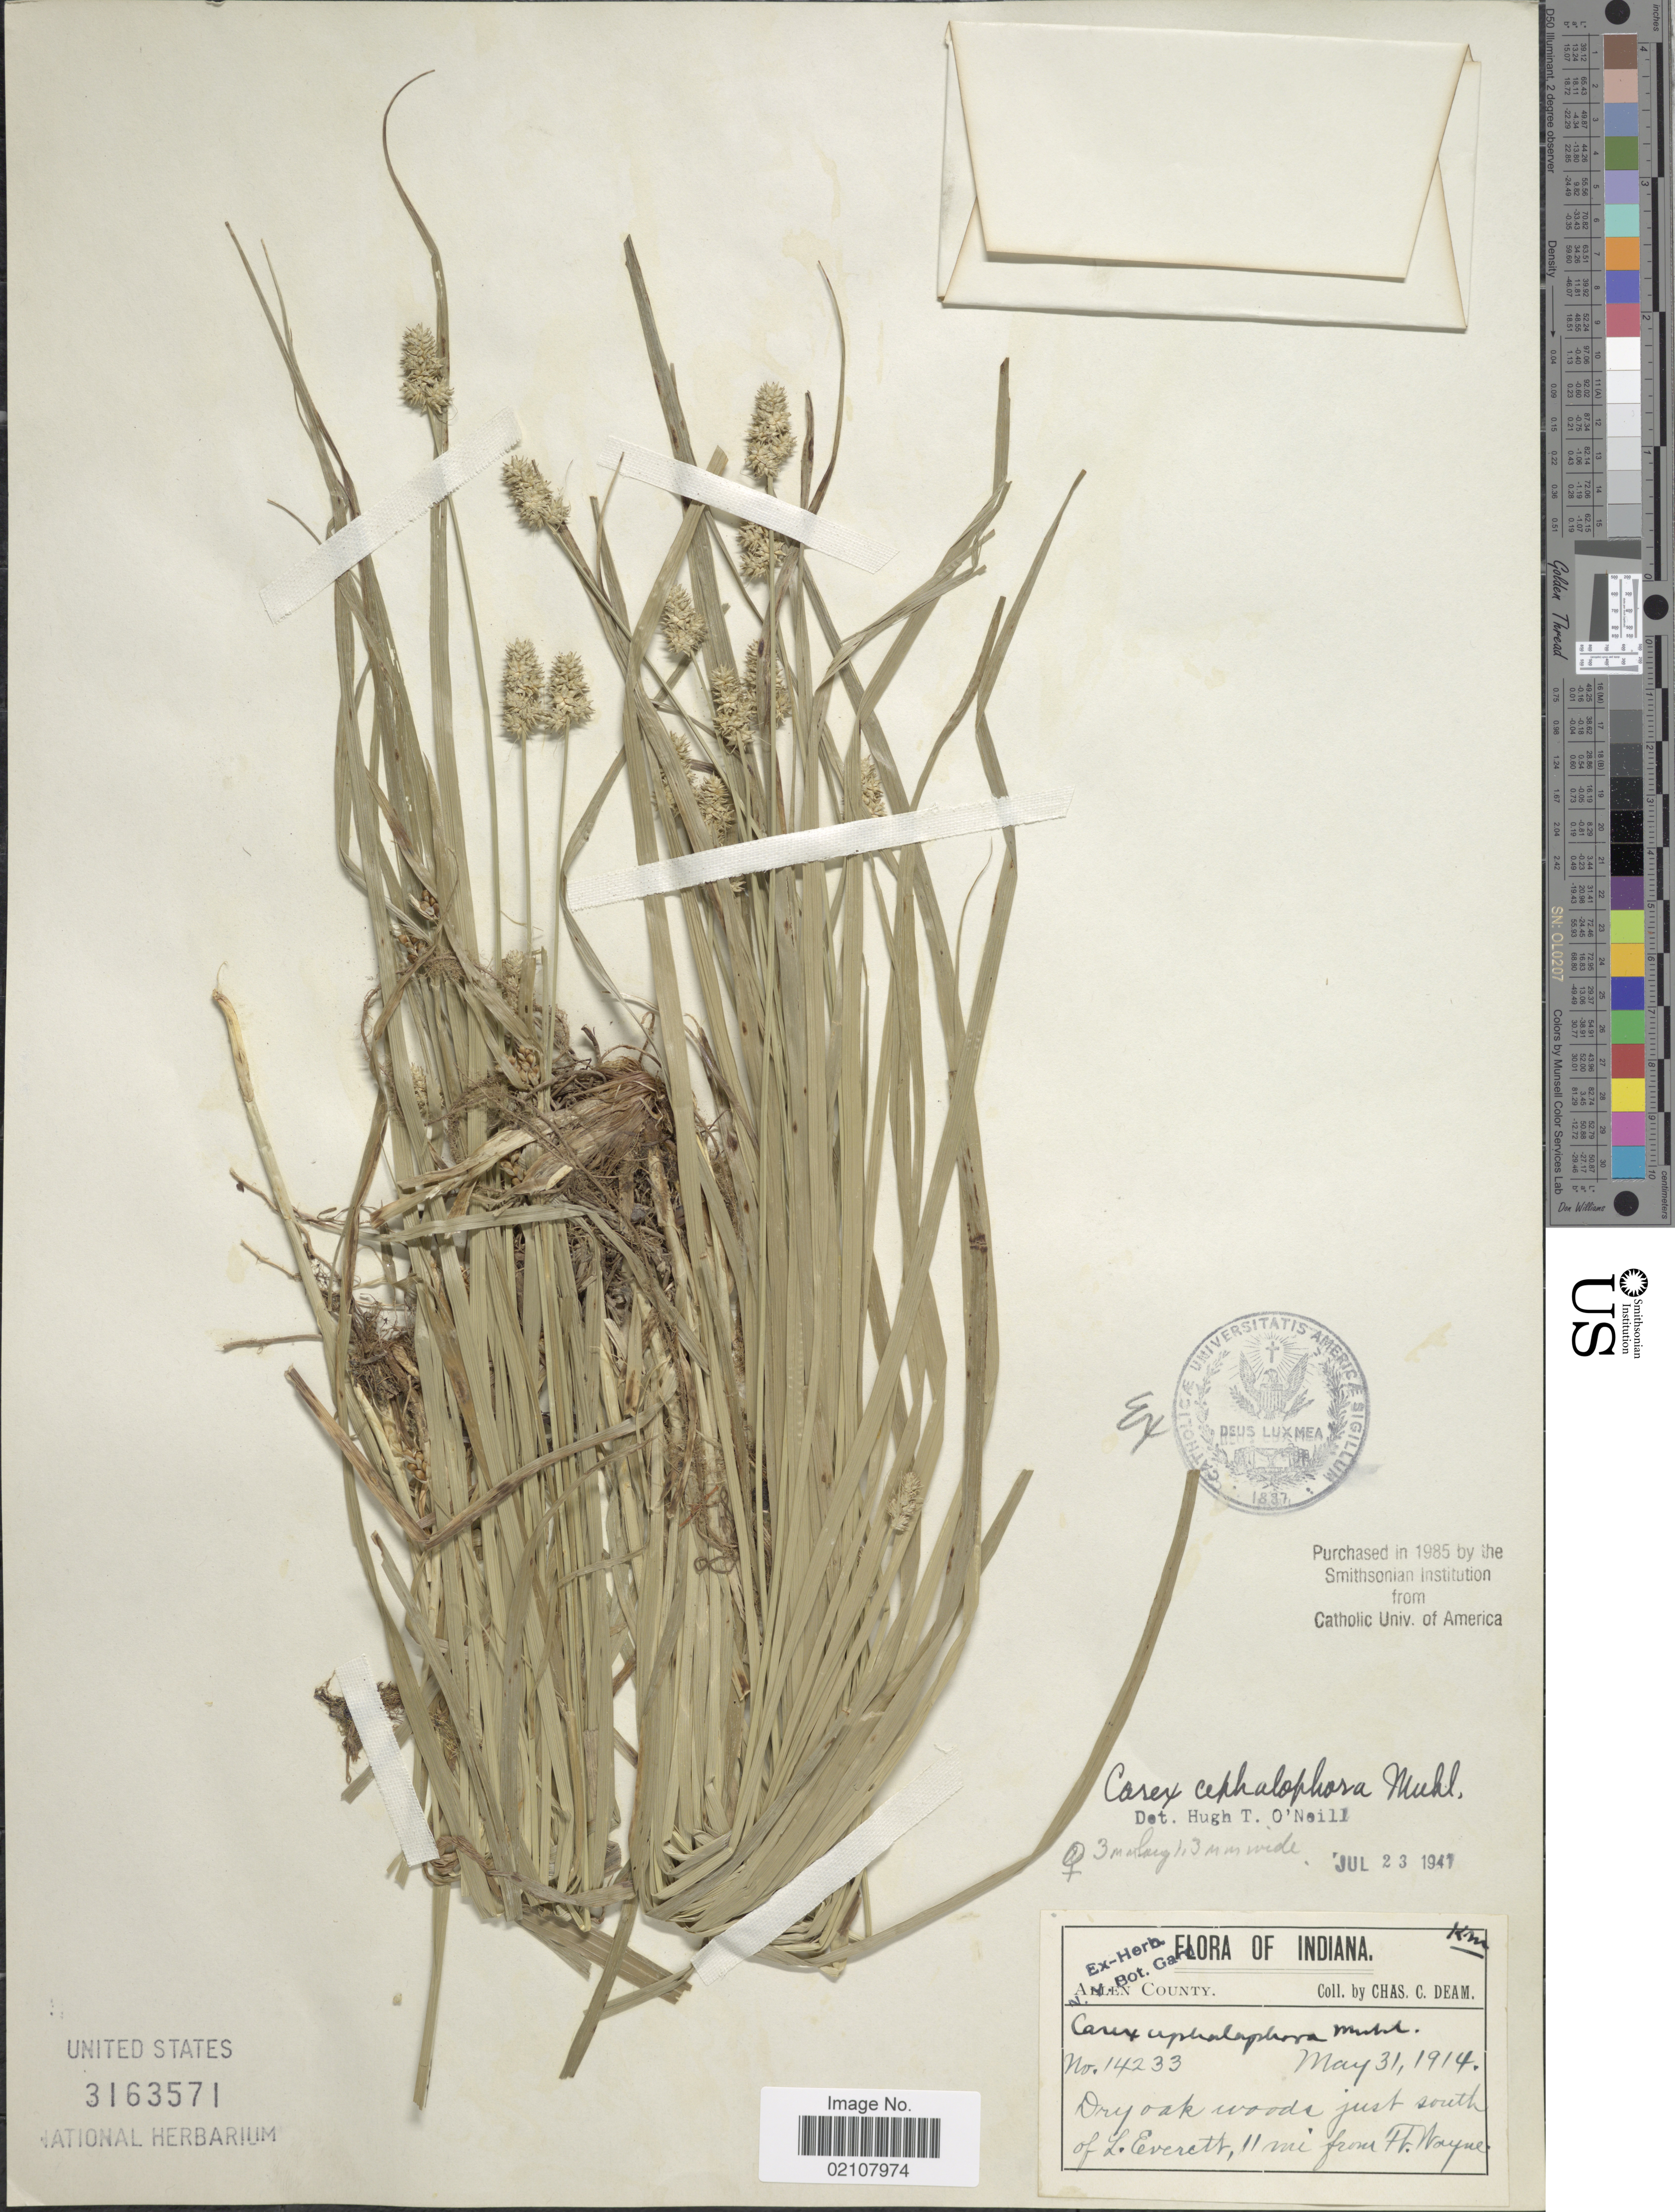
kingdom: Plantae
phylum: Tracheophyta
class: Liliopsida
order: Poales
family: Cyperaceae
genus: Carex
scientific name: Carex cephalophora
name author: Muhl. ex Willd.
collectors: C. Deam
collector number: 14233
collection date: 1914-05-31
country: United States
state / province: Indiana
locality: Dry oak woods just south of L. Everett, 11 mi from Ft Wayne, Allen County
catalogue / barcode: US 3163571